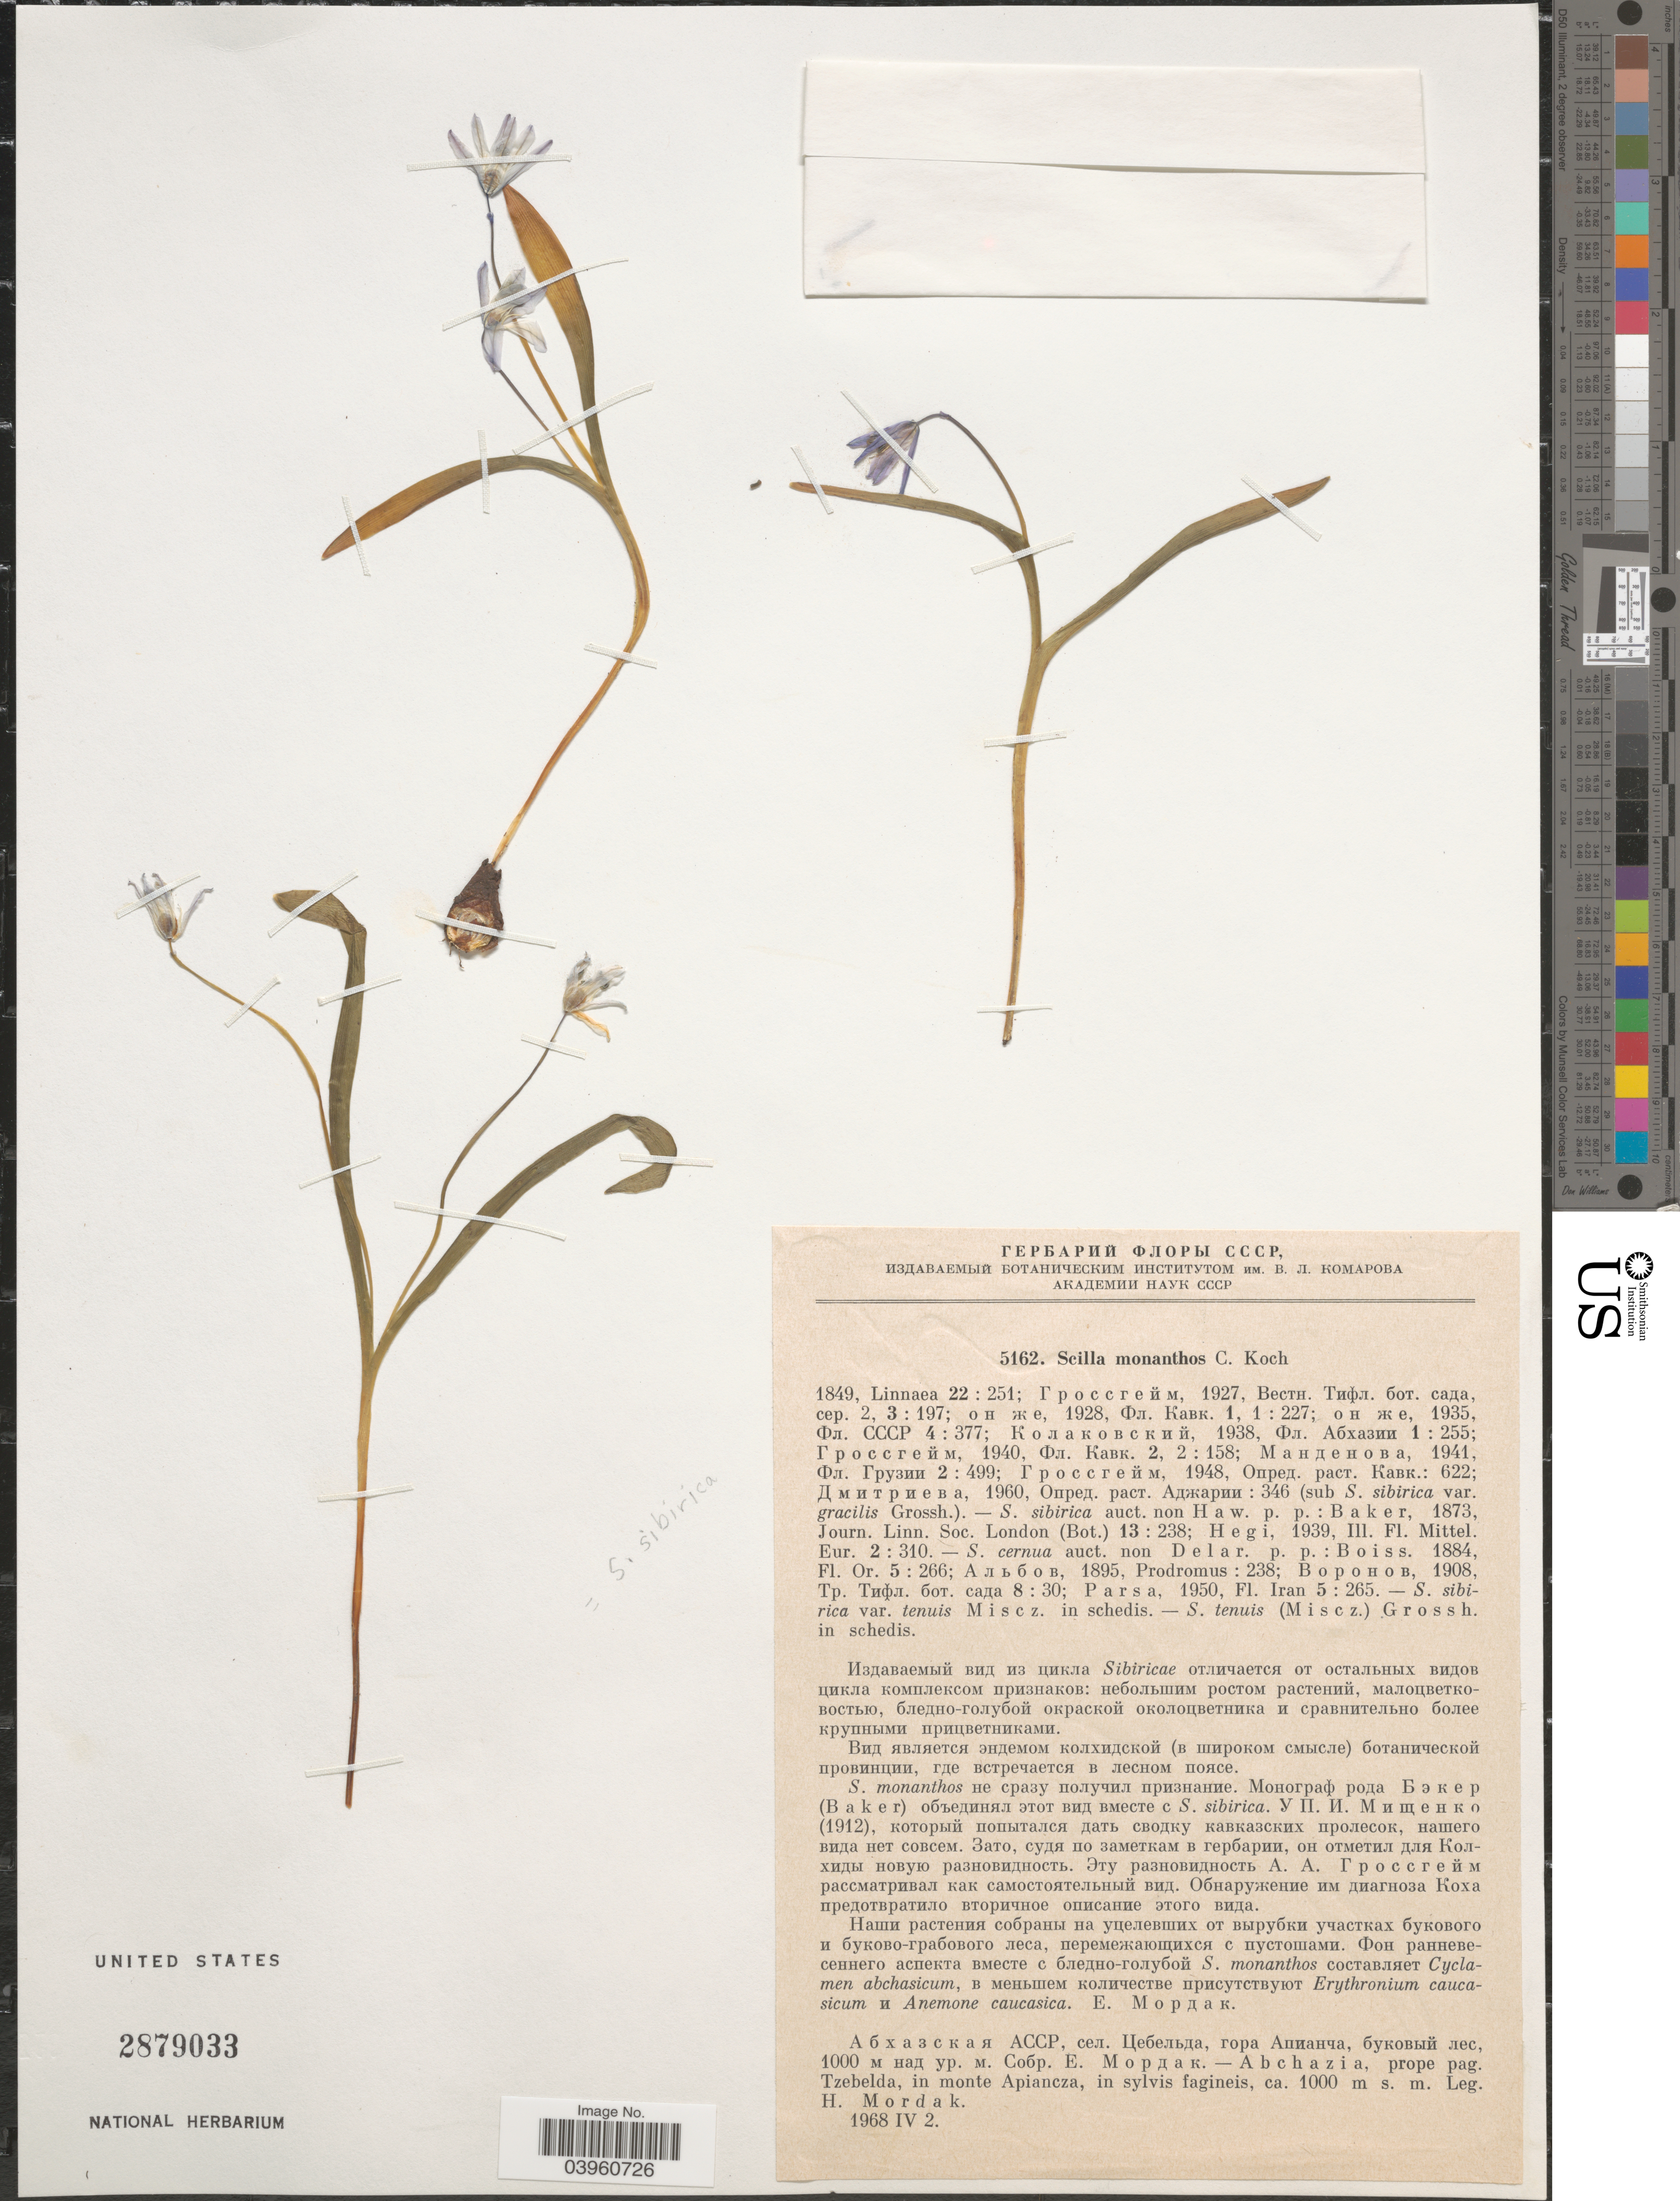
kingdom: Plantae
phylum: Tracheophyta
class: Liliopsida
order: Asparagales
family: Asparagaceae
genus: Scilla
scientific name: Scilla siberica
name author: Andrews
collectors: H. Mordak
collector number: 5162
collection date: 1968-04-02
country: Georgia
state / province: Abkhazia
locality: Abchazia, prope pag. Tzebelda, in monte Apiancza, in sylvis fagineis.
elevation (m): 1000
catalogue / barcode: US 2879033